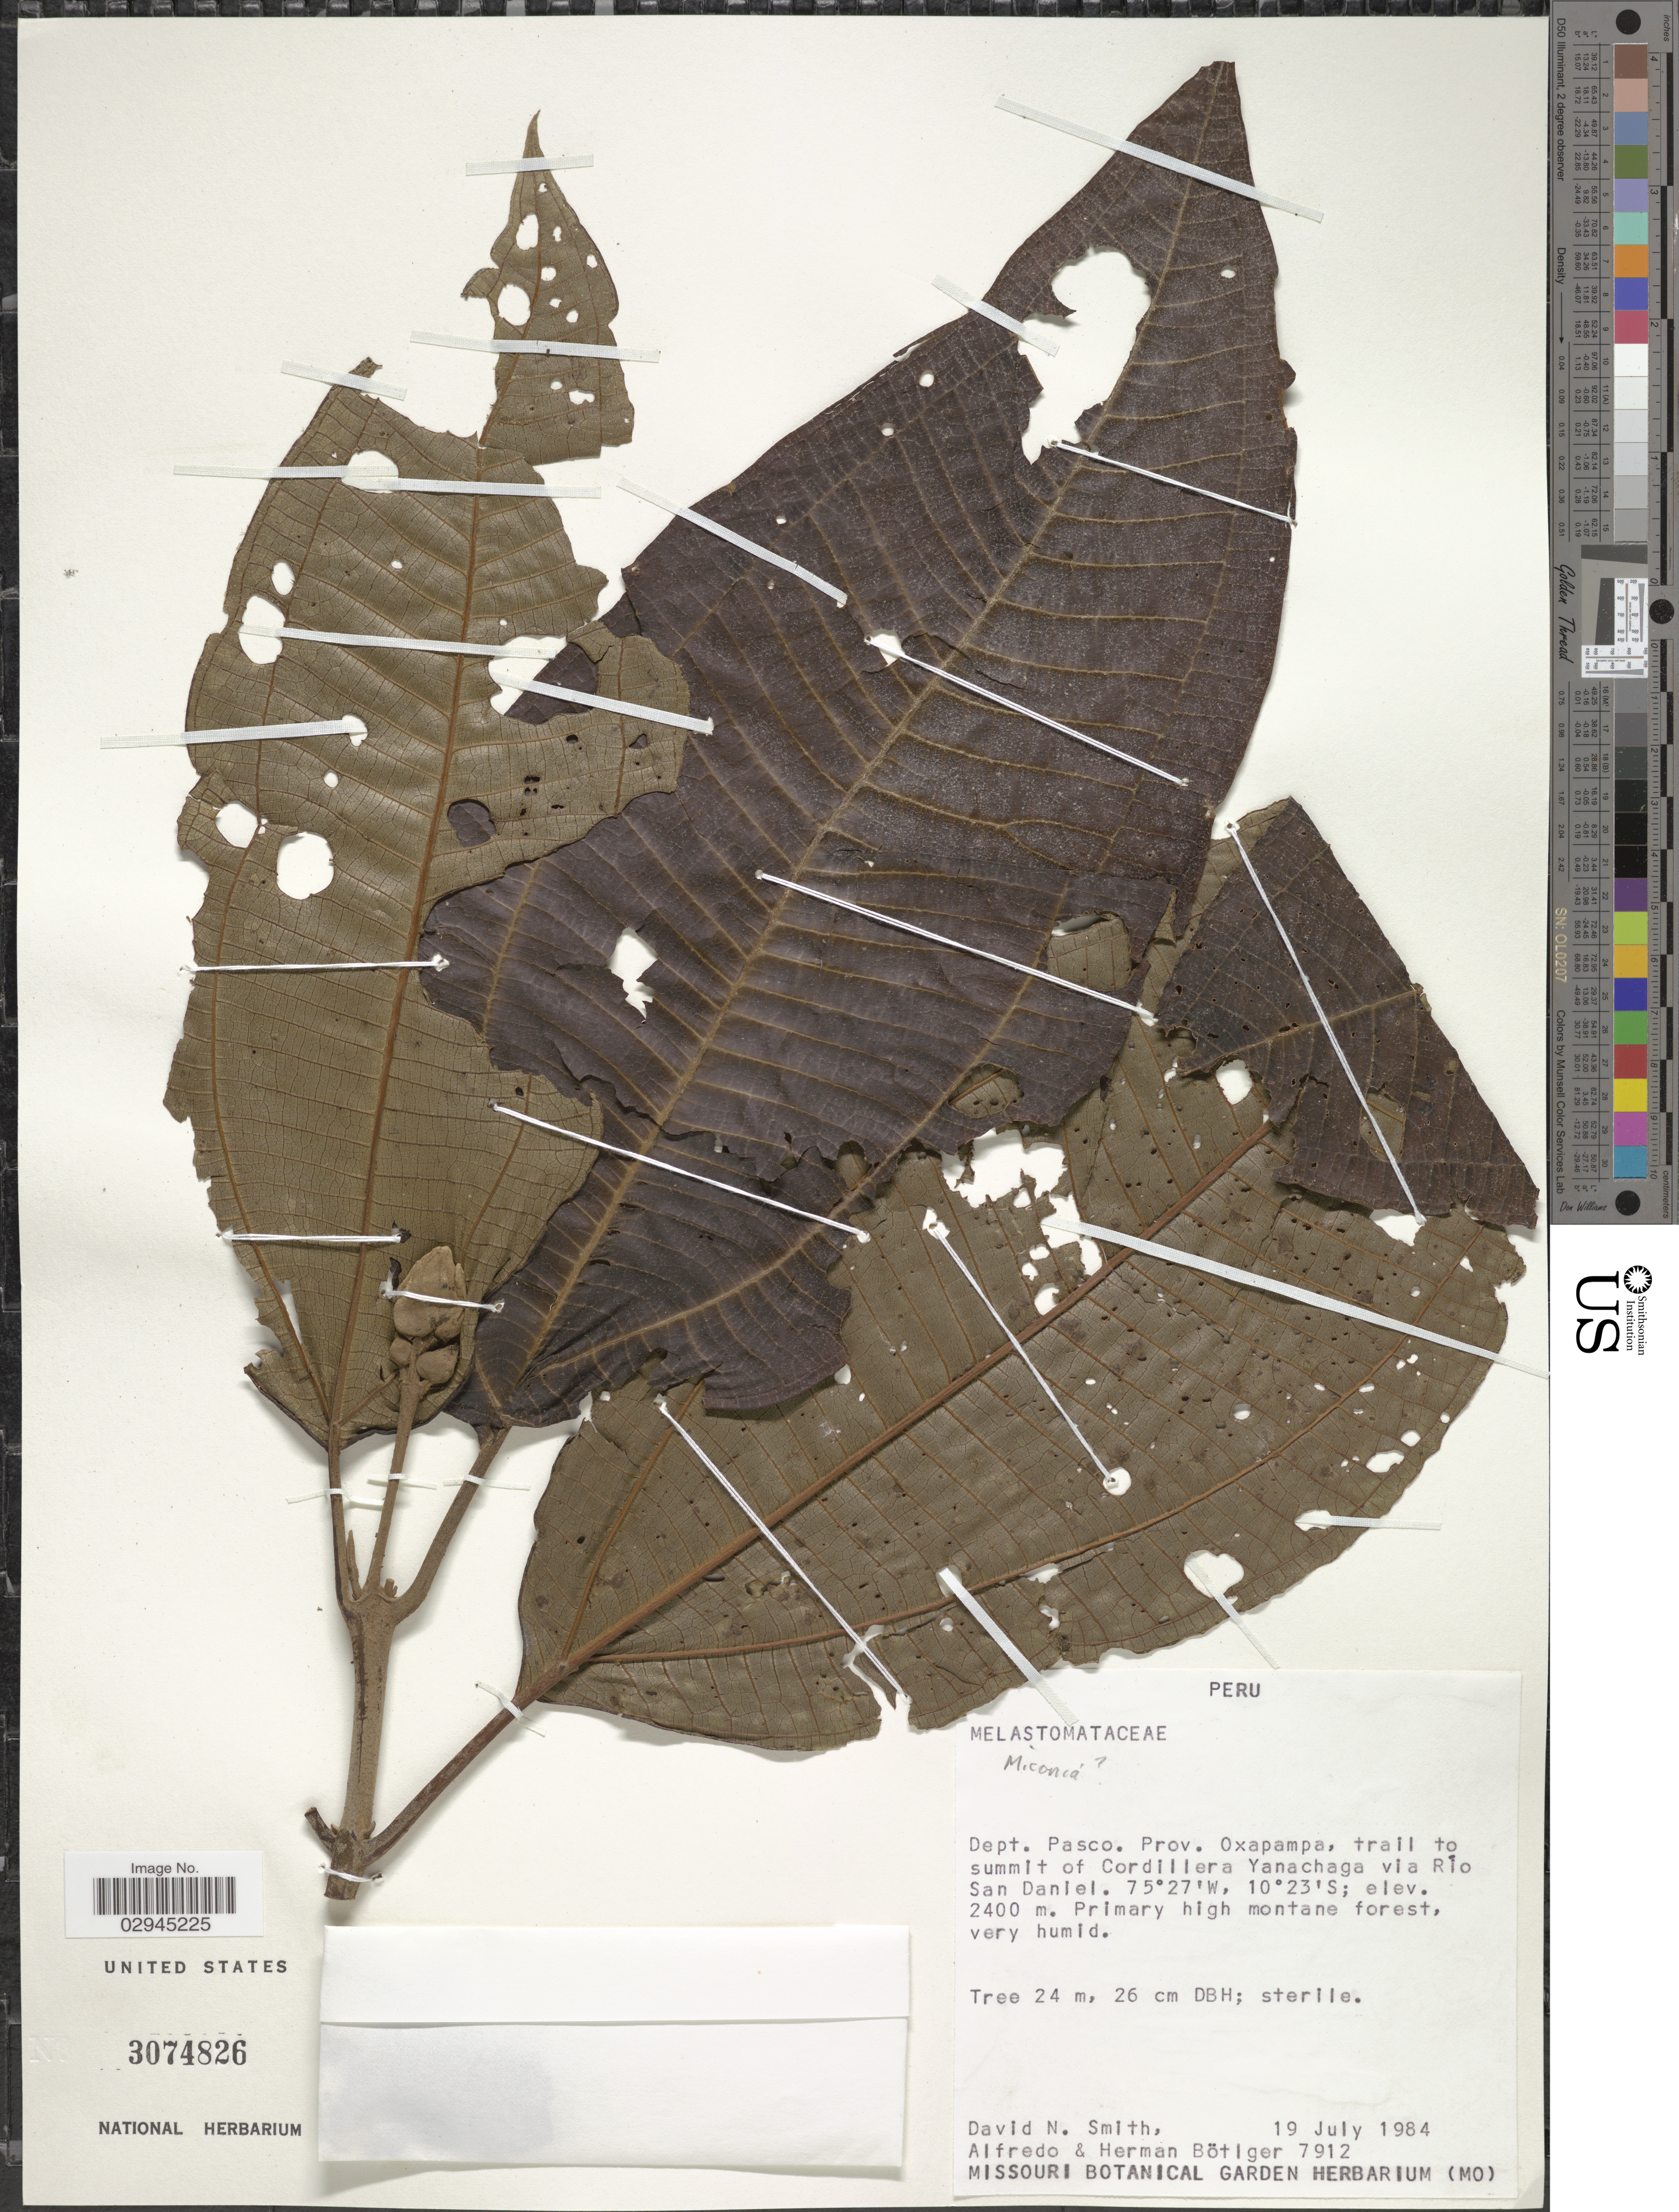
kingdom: Plantae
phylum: Tracheophyta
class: Magnoliopsida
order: Myrtales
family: Melastomataceae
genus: Miconia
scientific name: Miconia sp.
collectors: D. Smith, A. Bötiger & H. Bötiger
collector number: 7912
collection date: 1984-07-19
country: Peru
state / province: Pasco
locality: Dept. Pasco. Prov. Oxapampa, trail to summit of Cordillera Yanachaga via Río San Daniel.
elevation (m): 2400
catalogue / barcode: US 3074826